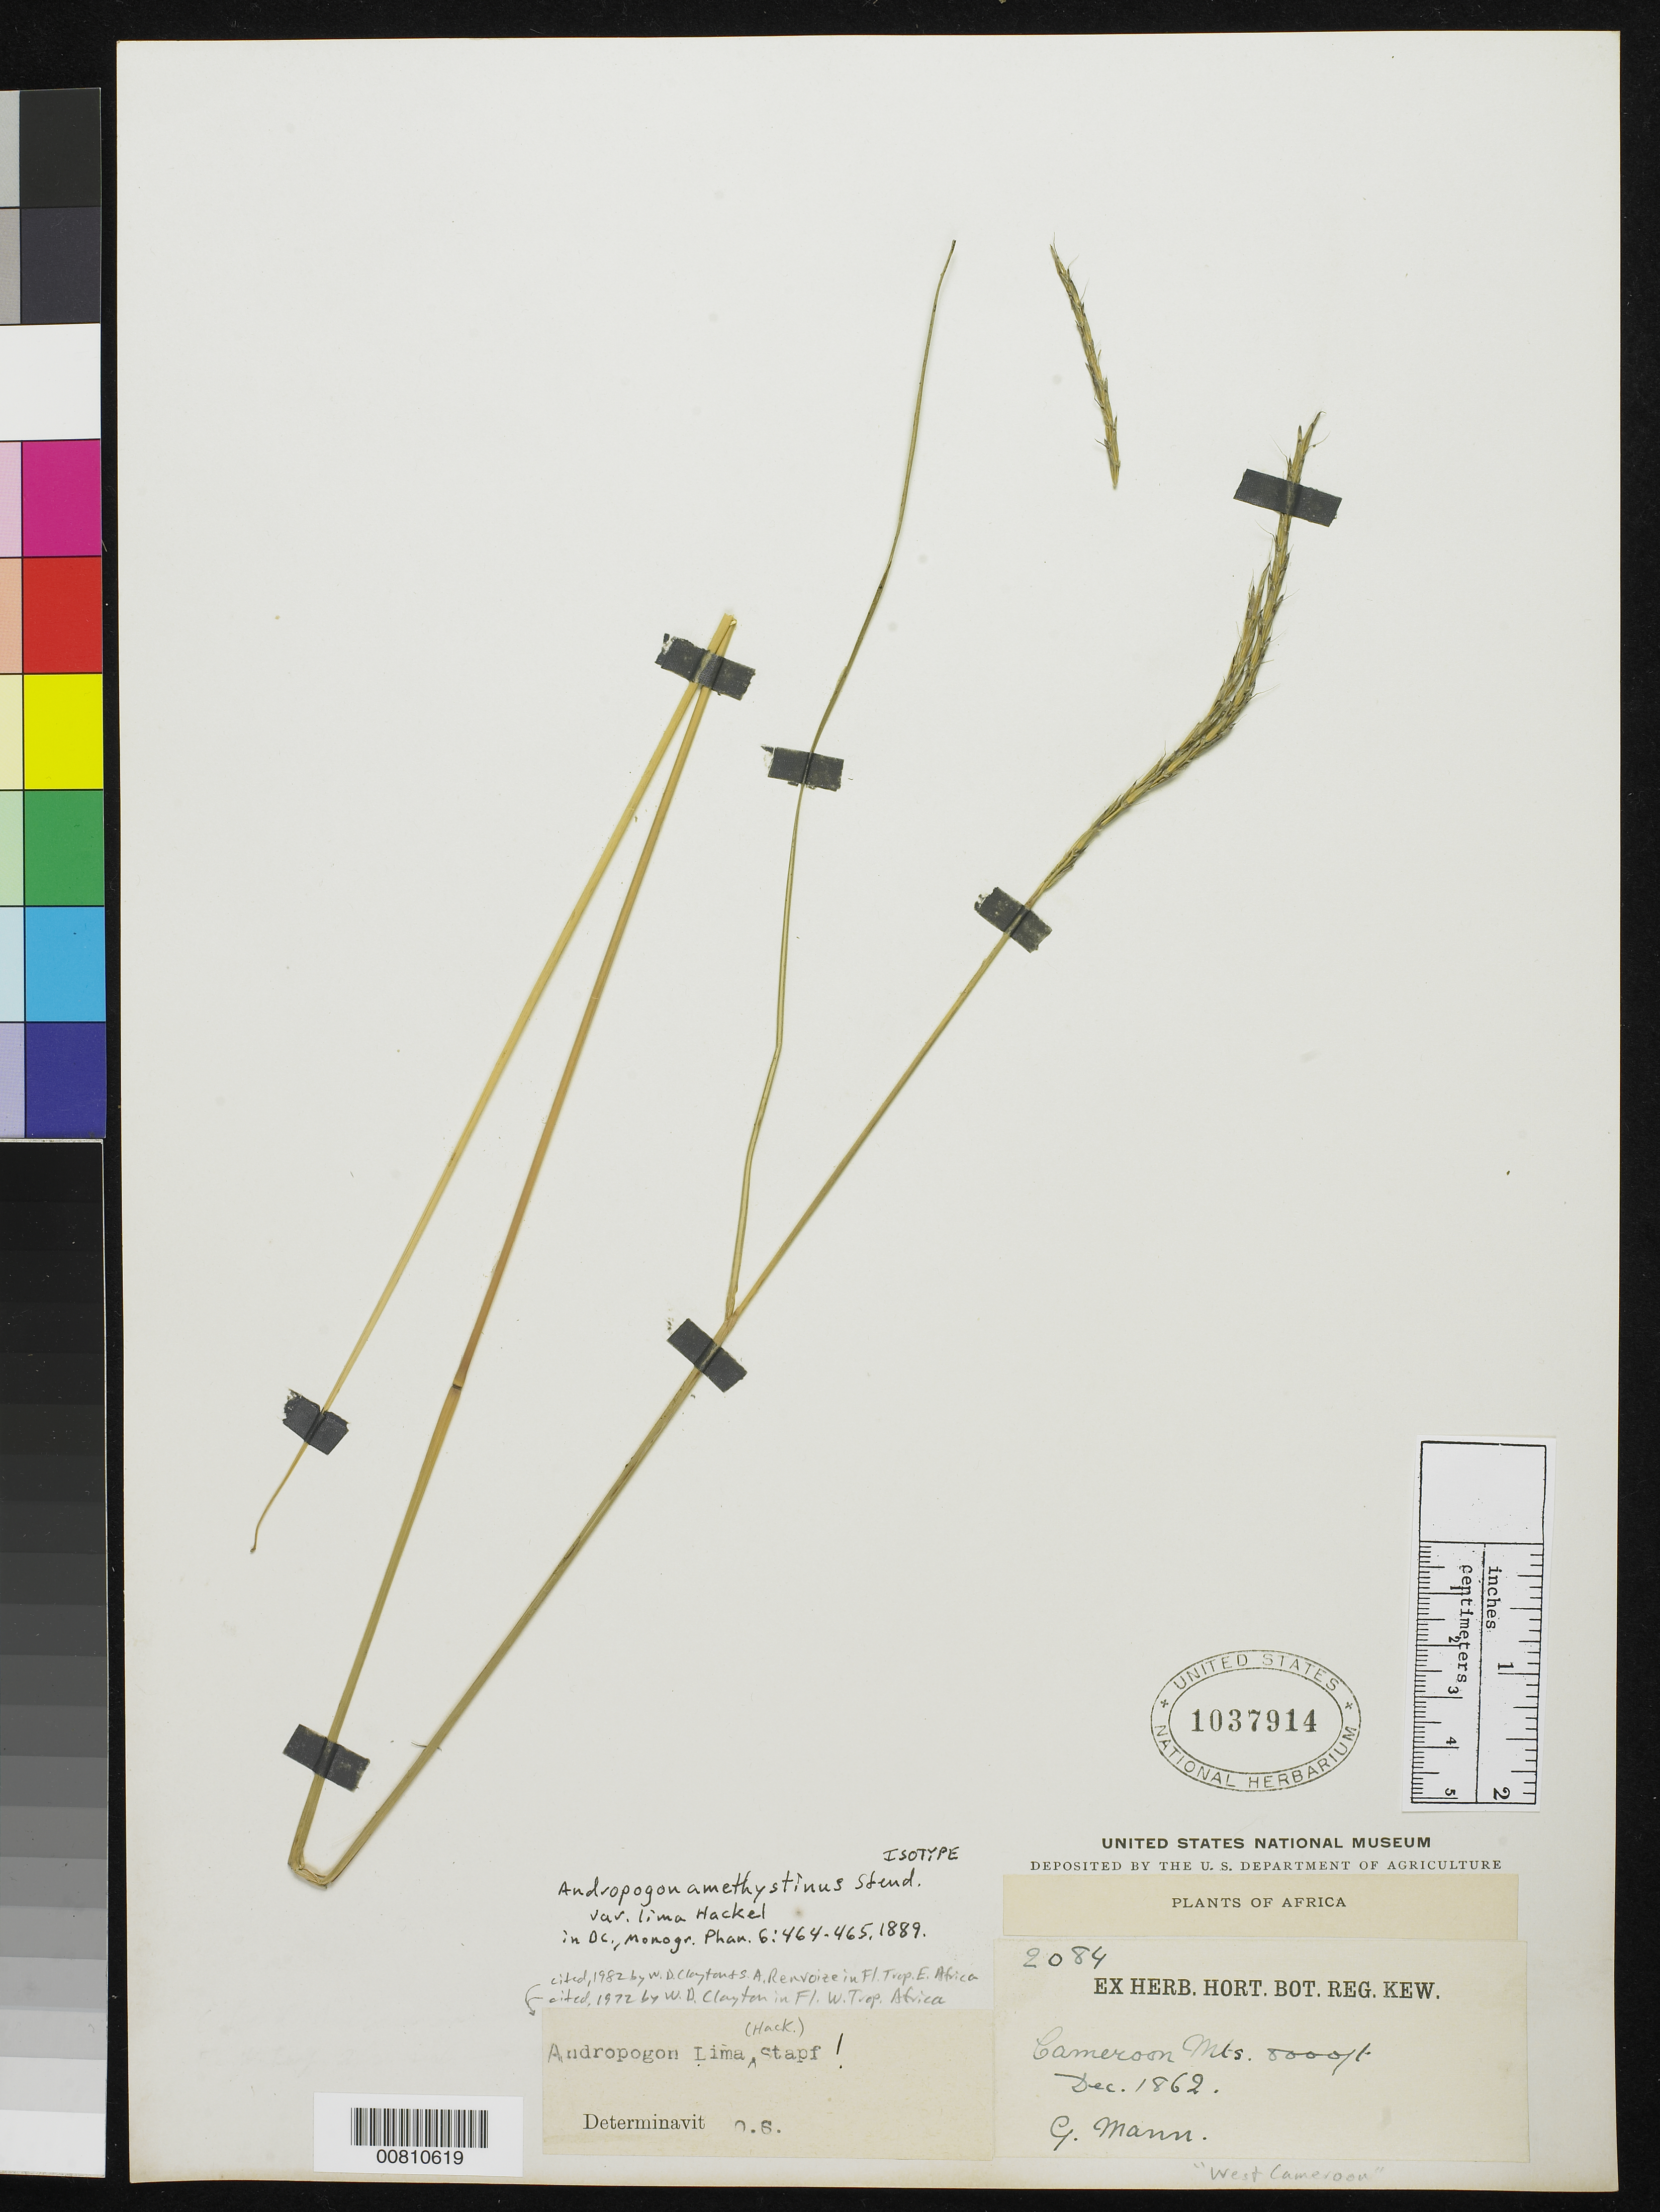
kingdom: Plantae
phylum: Tracheophyta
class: Liliopsida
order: Poales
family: Poaceae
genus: Andropogon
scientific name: Andropogon amethystinus var. lima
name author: Hack. in A. DC.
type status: Isotype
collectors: G. Mann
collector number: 2084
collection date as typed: Dec 1862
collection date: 1862-12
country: Cameroon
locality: Cameroon Mts.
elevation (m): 2438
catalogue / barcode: US 1037914